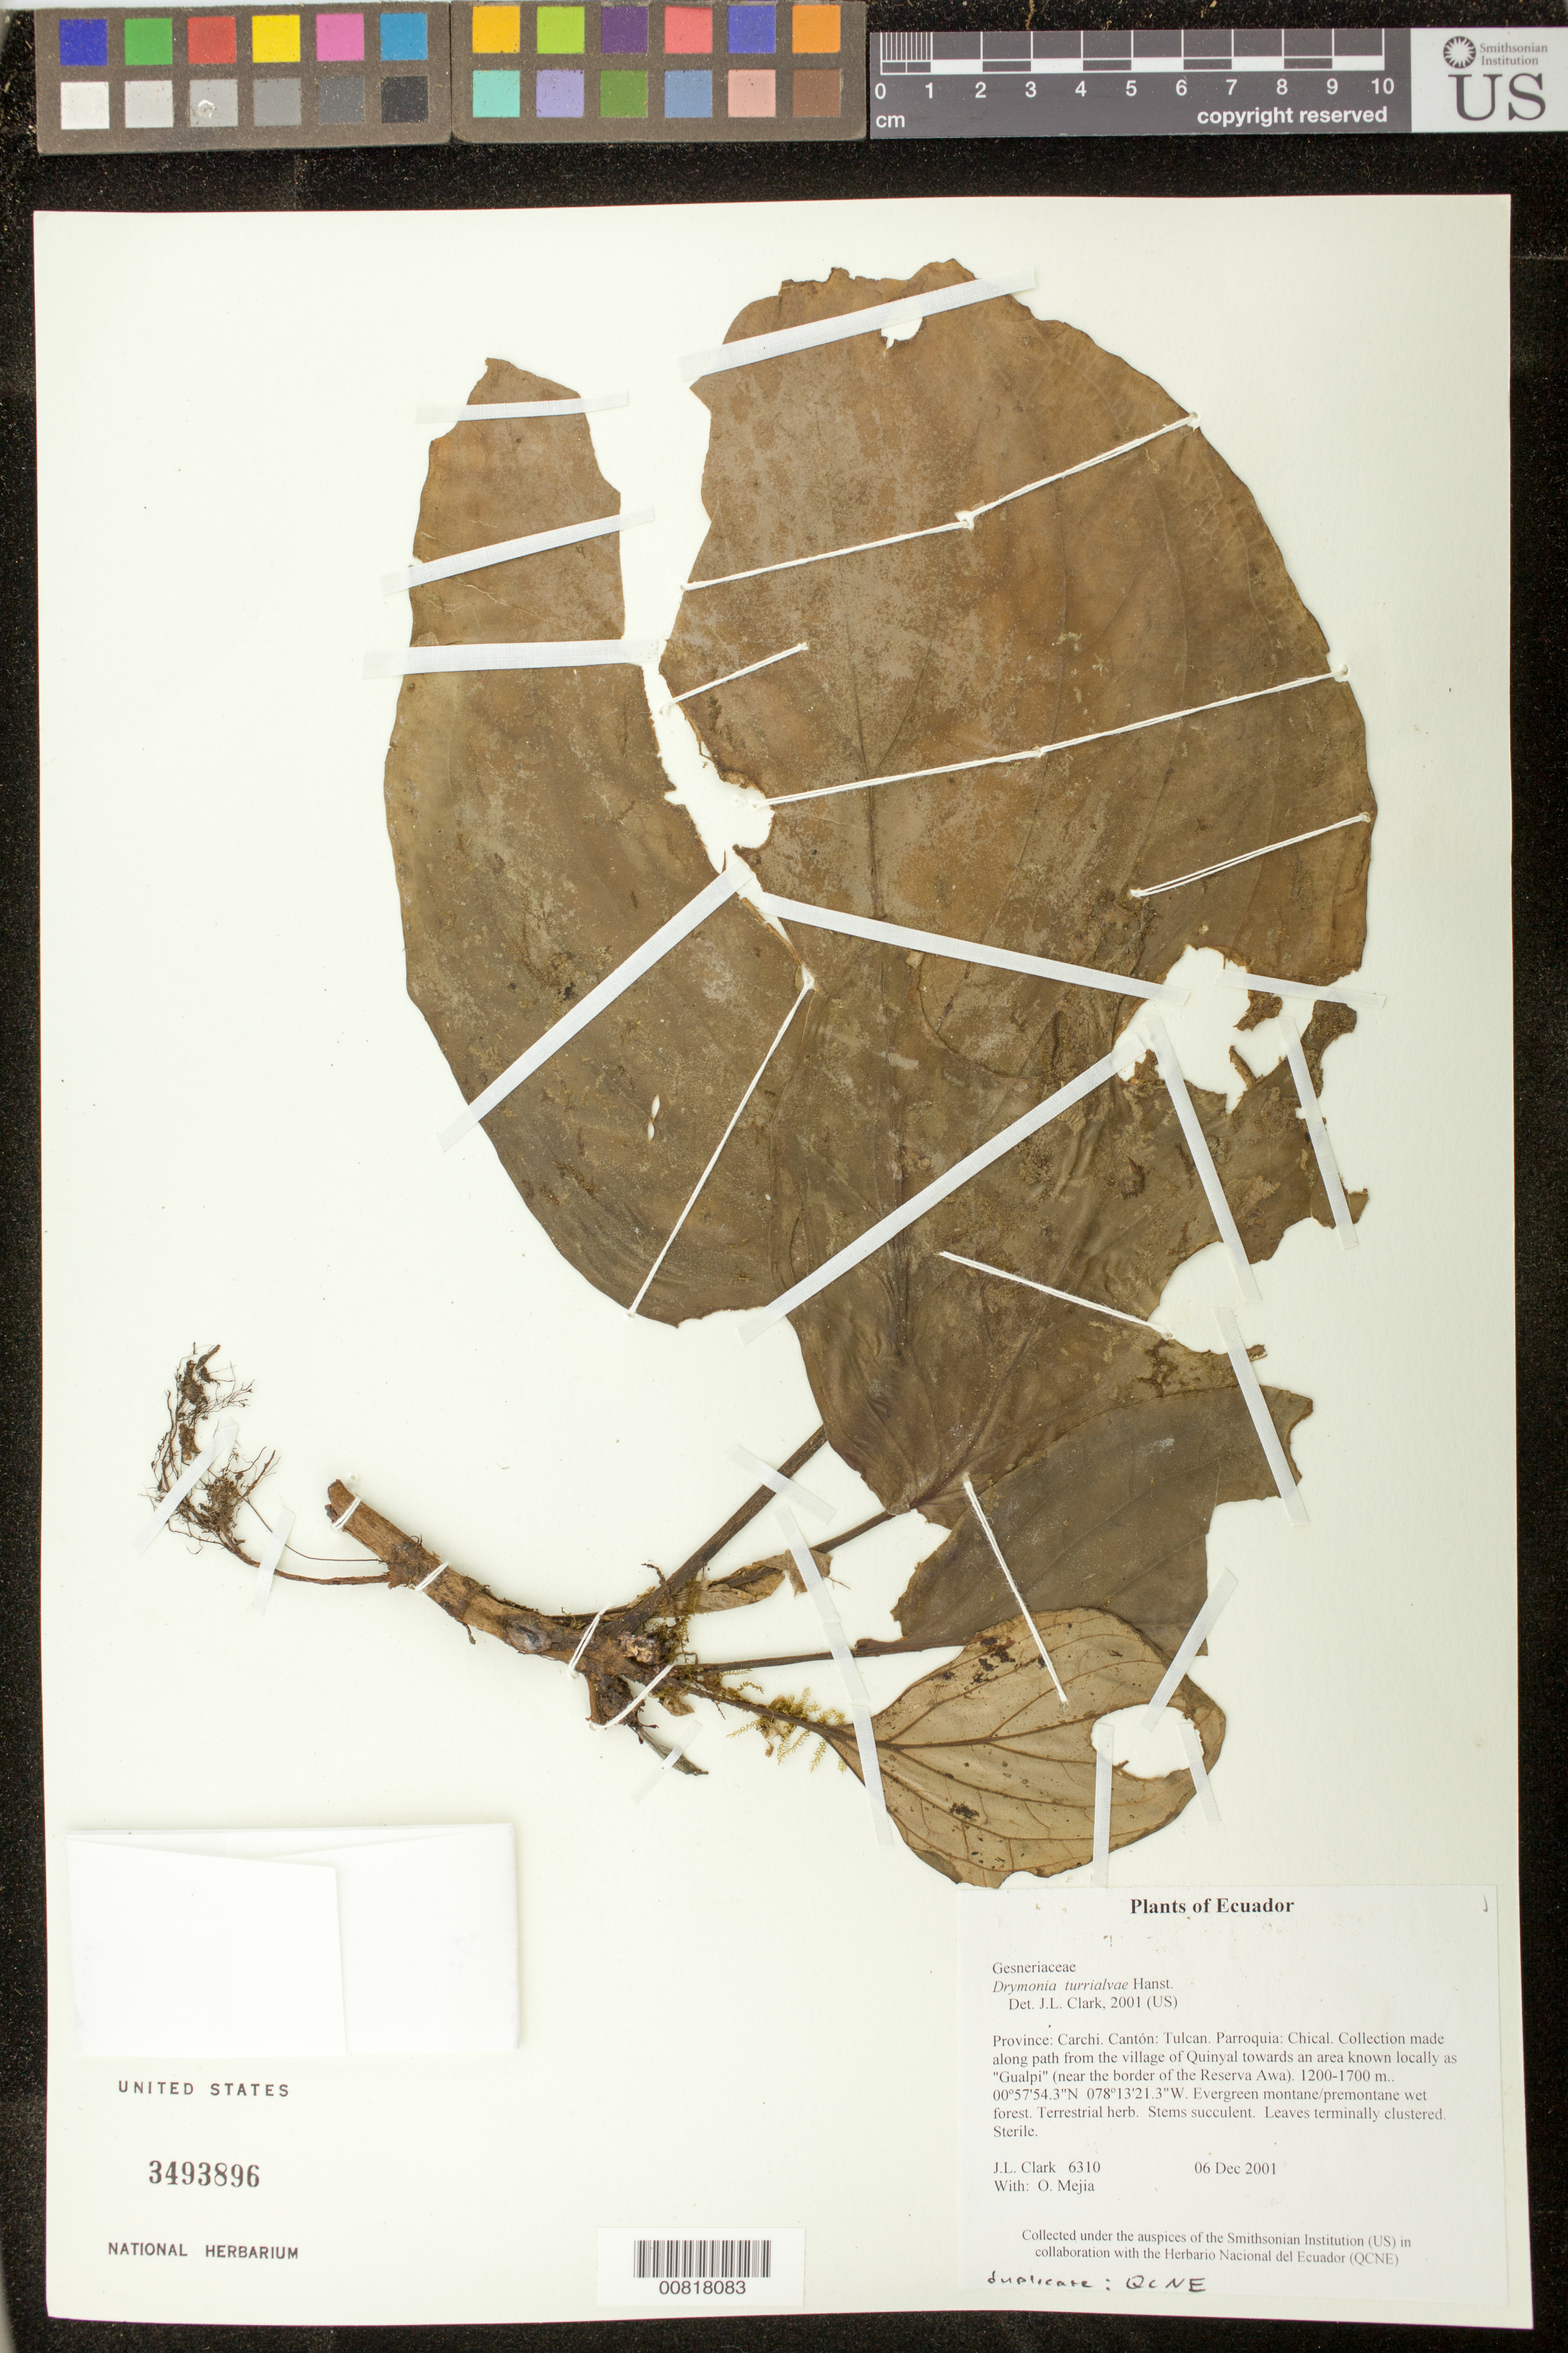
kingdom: Plantae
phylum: Tracheophyta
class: Magnoliopsida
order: Lamiales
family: Gesneriaceae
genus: Drymonia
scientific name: Drymonia turrialvae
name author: Hanst.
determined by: Clark, J. L., (SEL), The Marie Selby Botanical Garden (UNITED STATES)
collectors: J. L. Clark & O. Mejia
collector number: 6310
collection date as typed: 06 Dec 2001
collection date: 2001-12-06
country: Ecuador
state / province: Carchi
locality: Tulcan. Parroquia: Chical. Collection made along path from the village of Quinyal towards an area known locally as "Gualpi" (near the border of the Reserva Awa).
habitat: Evergreen montane/premontane wet forest.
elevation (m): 1200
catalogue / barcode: US 3493896